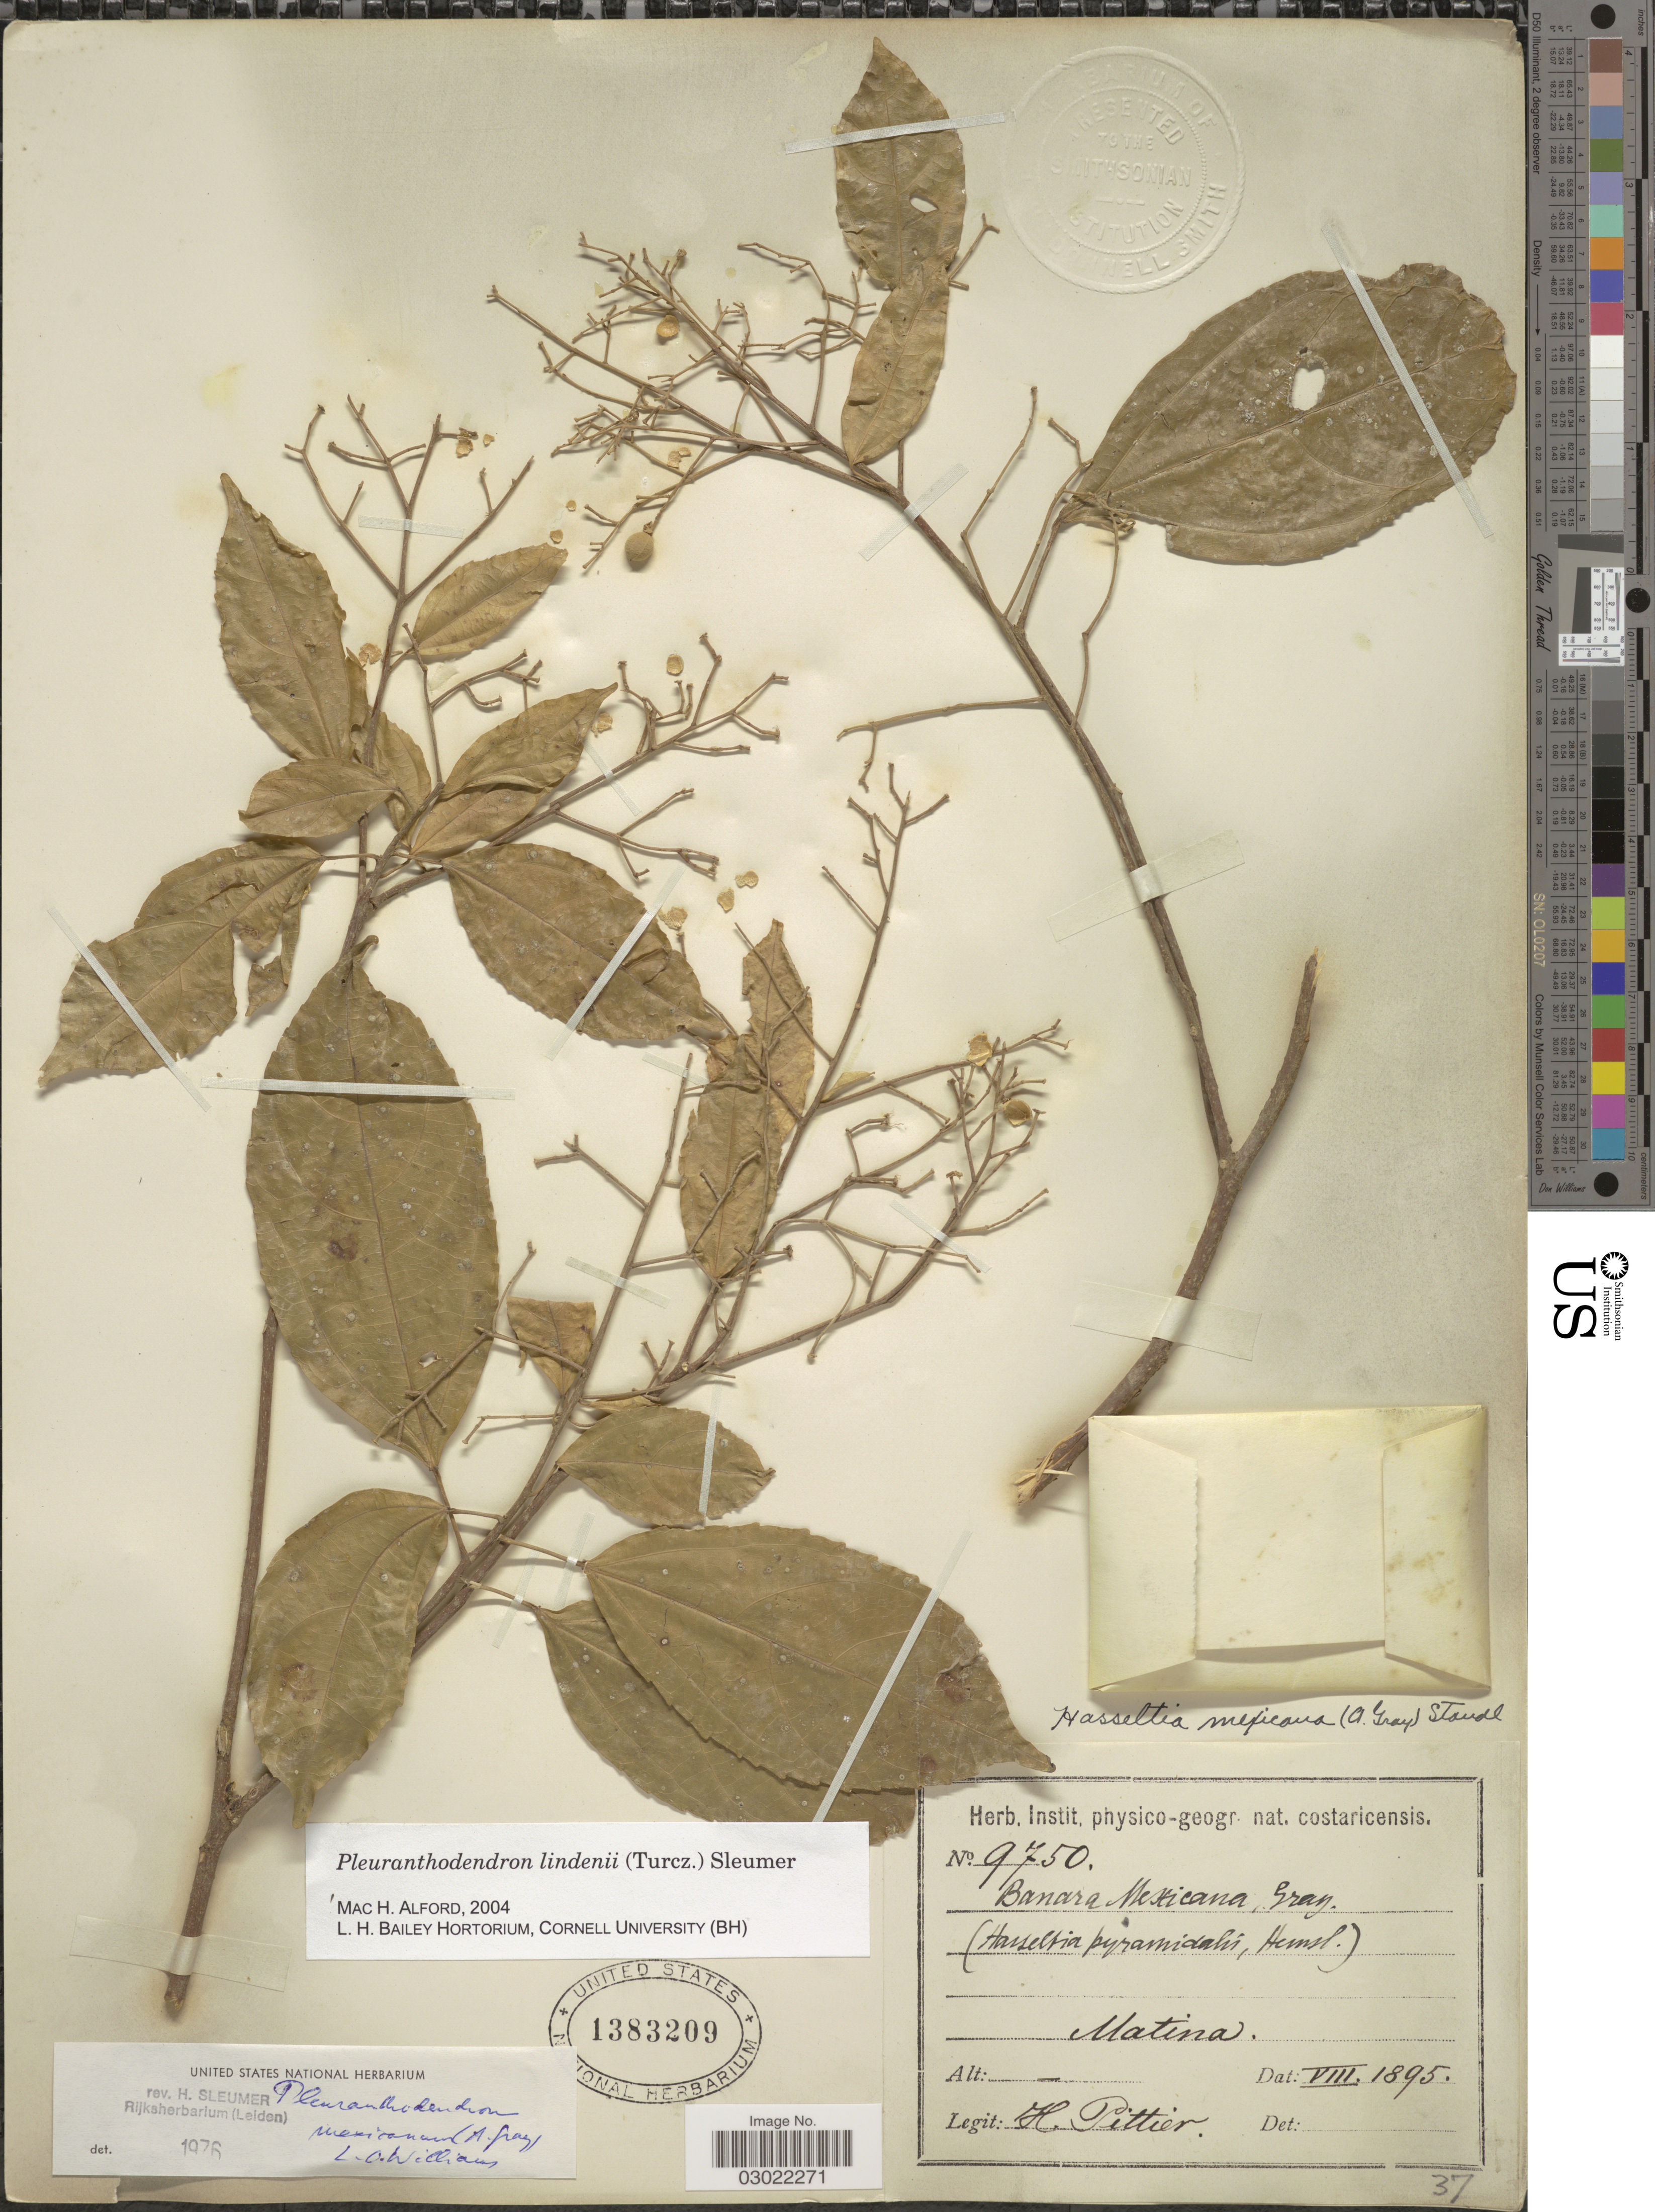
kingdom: Plantae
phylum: Tracheophyta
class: Magnoliopsida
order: Malpighiales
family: Salicaceae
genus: Pleuranthodendron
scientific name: Pleuranthodendron lindenii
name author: (Turcz.) Sleumer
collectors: H. F. Pittier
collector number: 9750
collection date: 1895-08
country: Costa Rica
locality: Matina.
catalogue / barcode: US 1383209